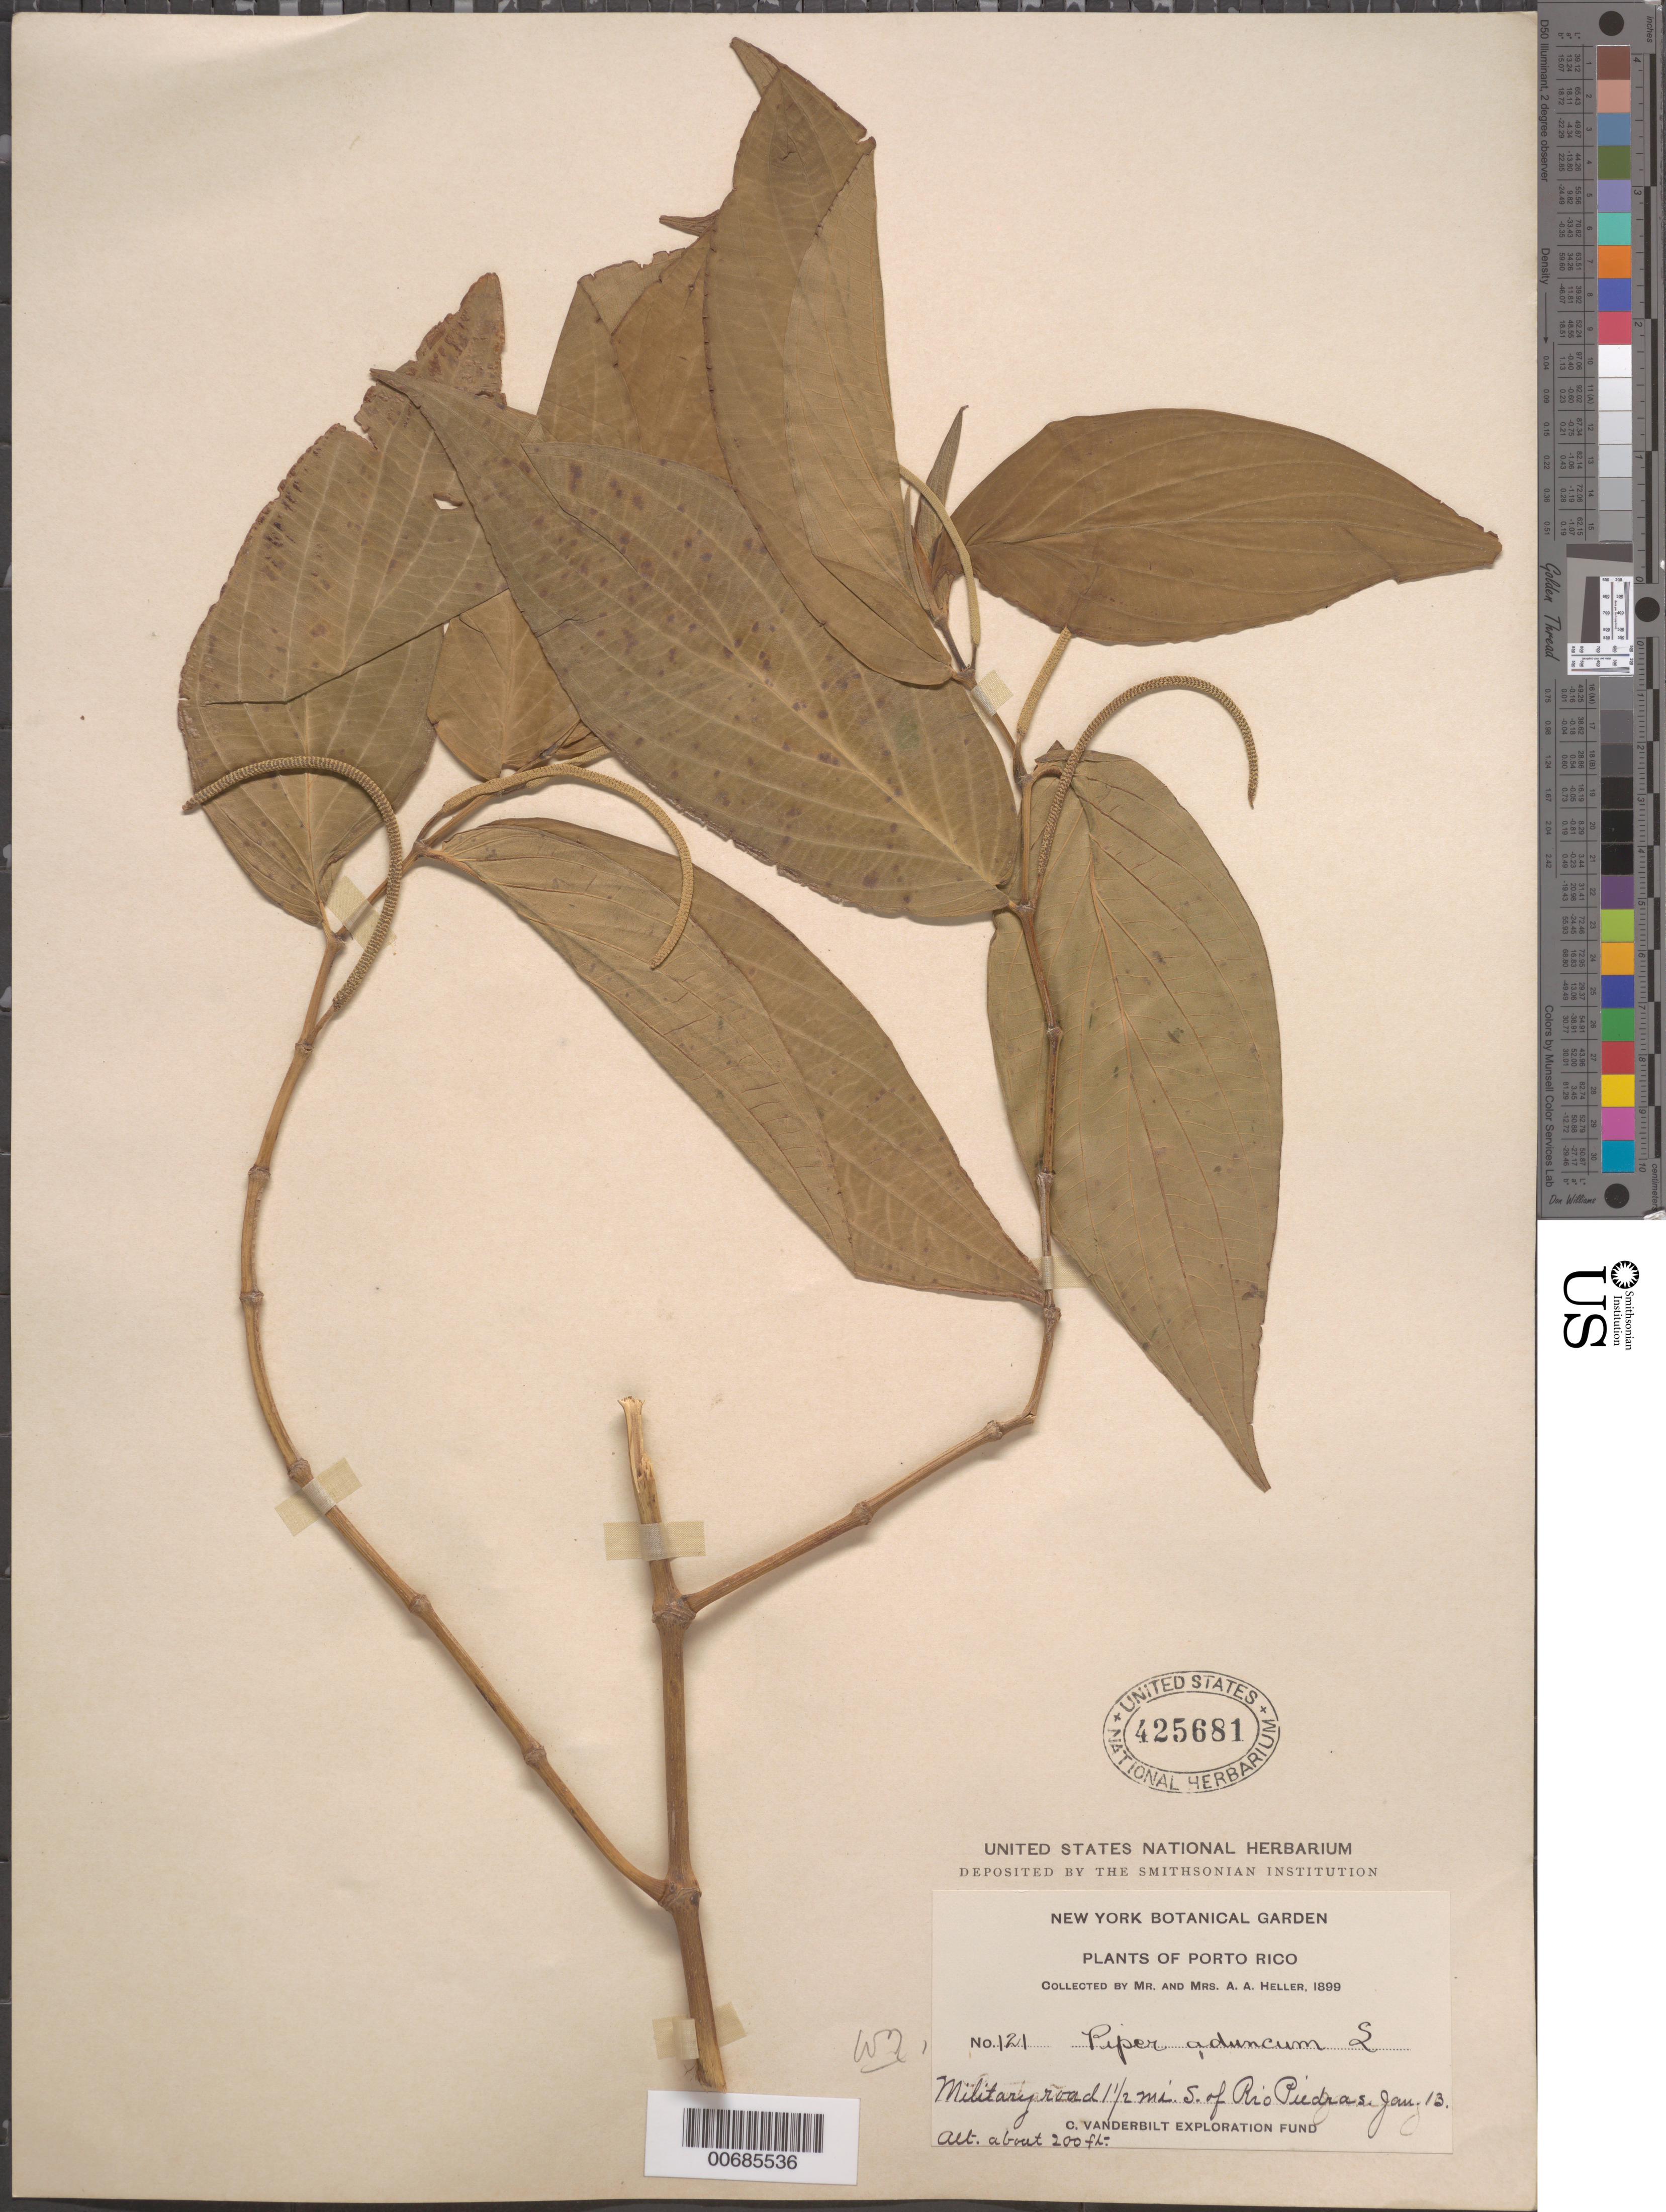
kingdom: Plantae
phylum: Tracheophyta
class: Magnoliopsida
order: Piperales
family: Piperaceae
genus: Piper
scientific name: Piper aduncum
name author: L.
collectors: A. A. Heller & E. G. Heller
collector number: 121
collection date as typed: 13 Jan 1899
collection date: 1899-01-13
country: Puerto Rico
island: Greater Antilles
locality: Military Road 1 1/2 mi. S. of Rio Piedras.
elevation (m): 61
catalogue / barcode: US 425681